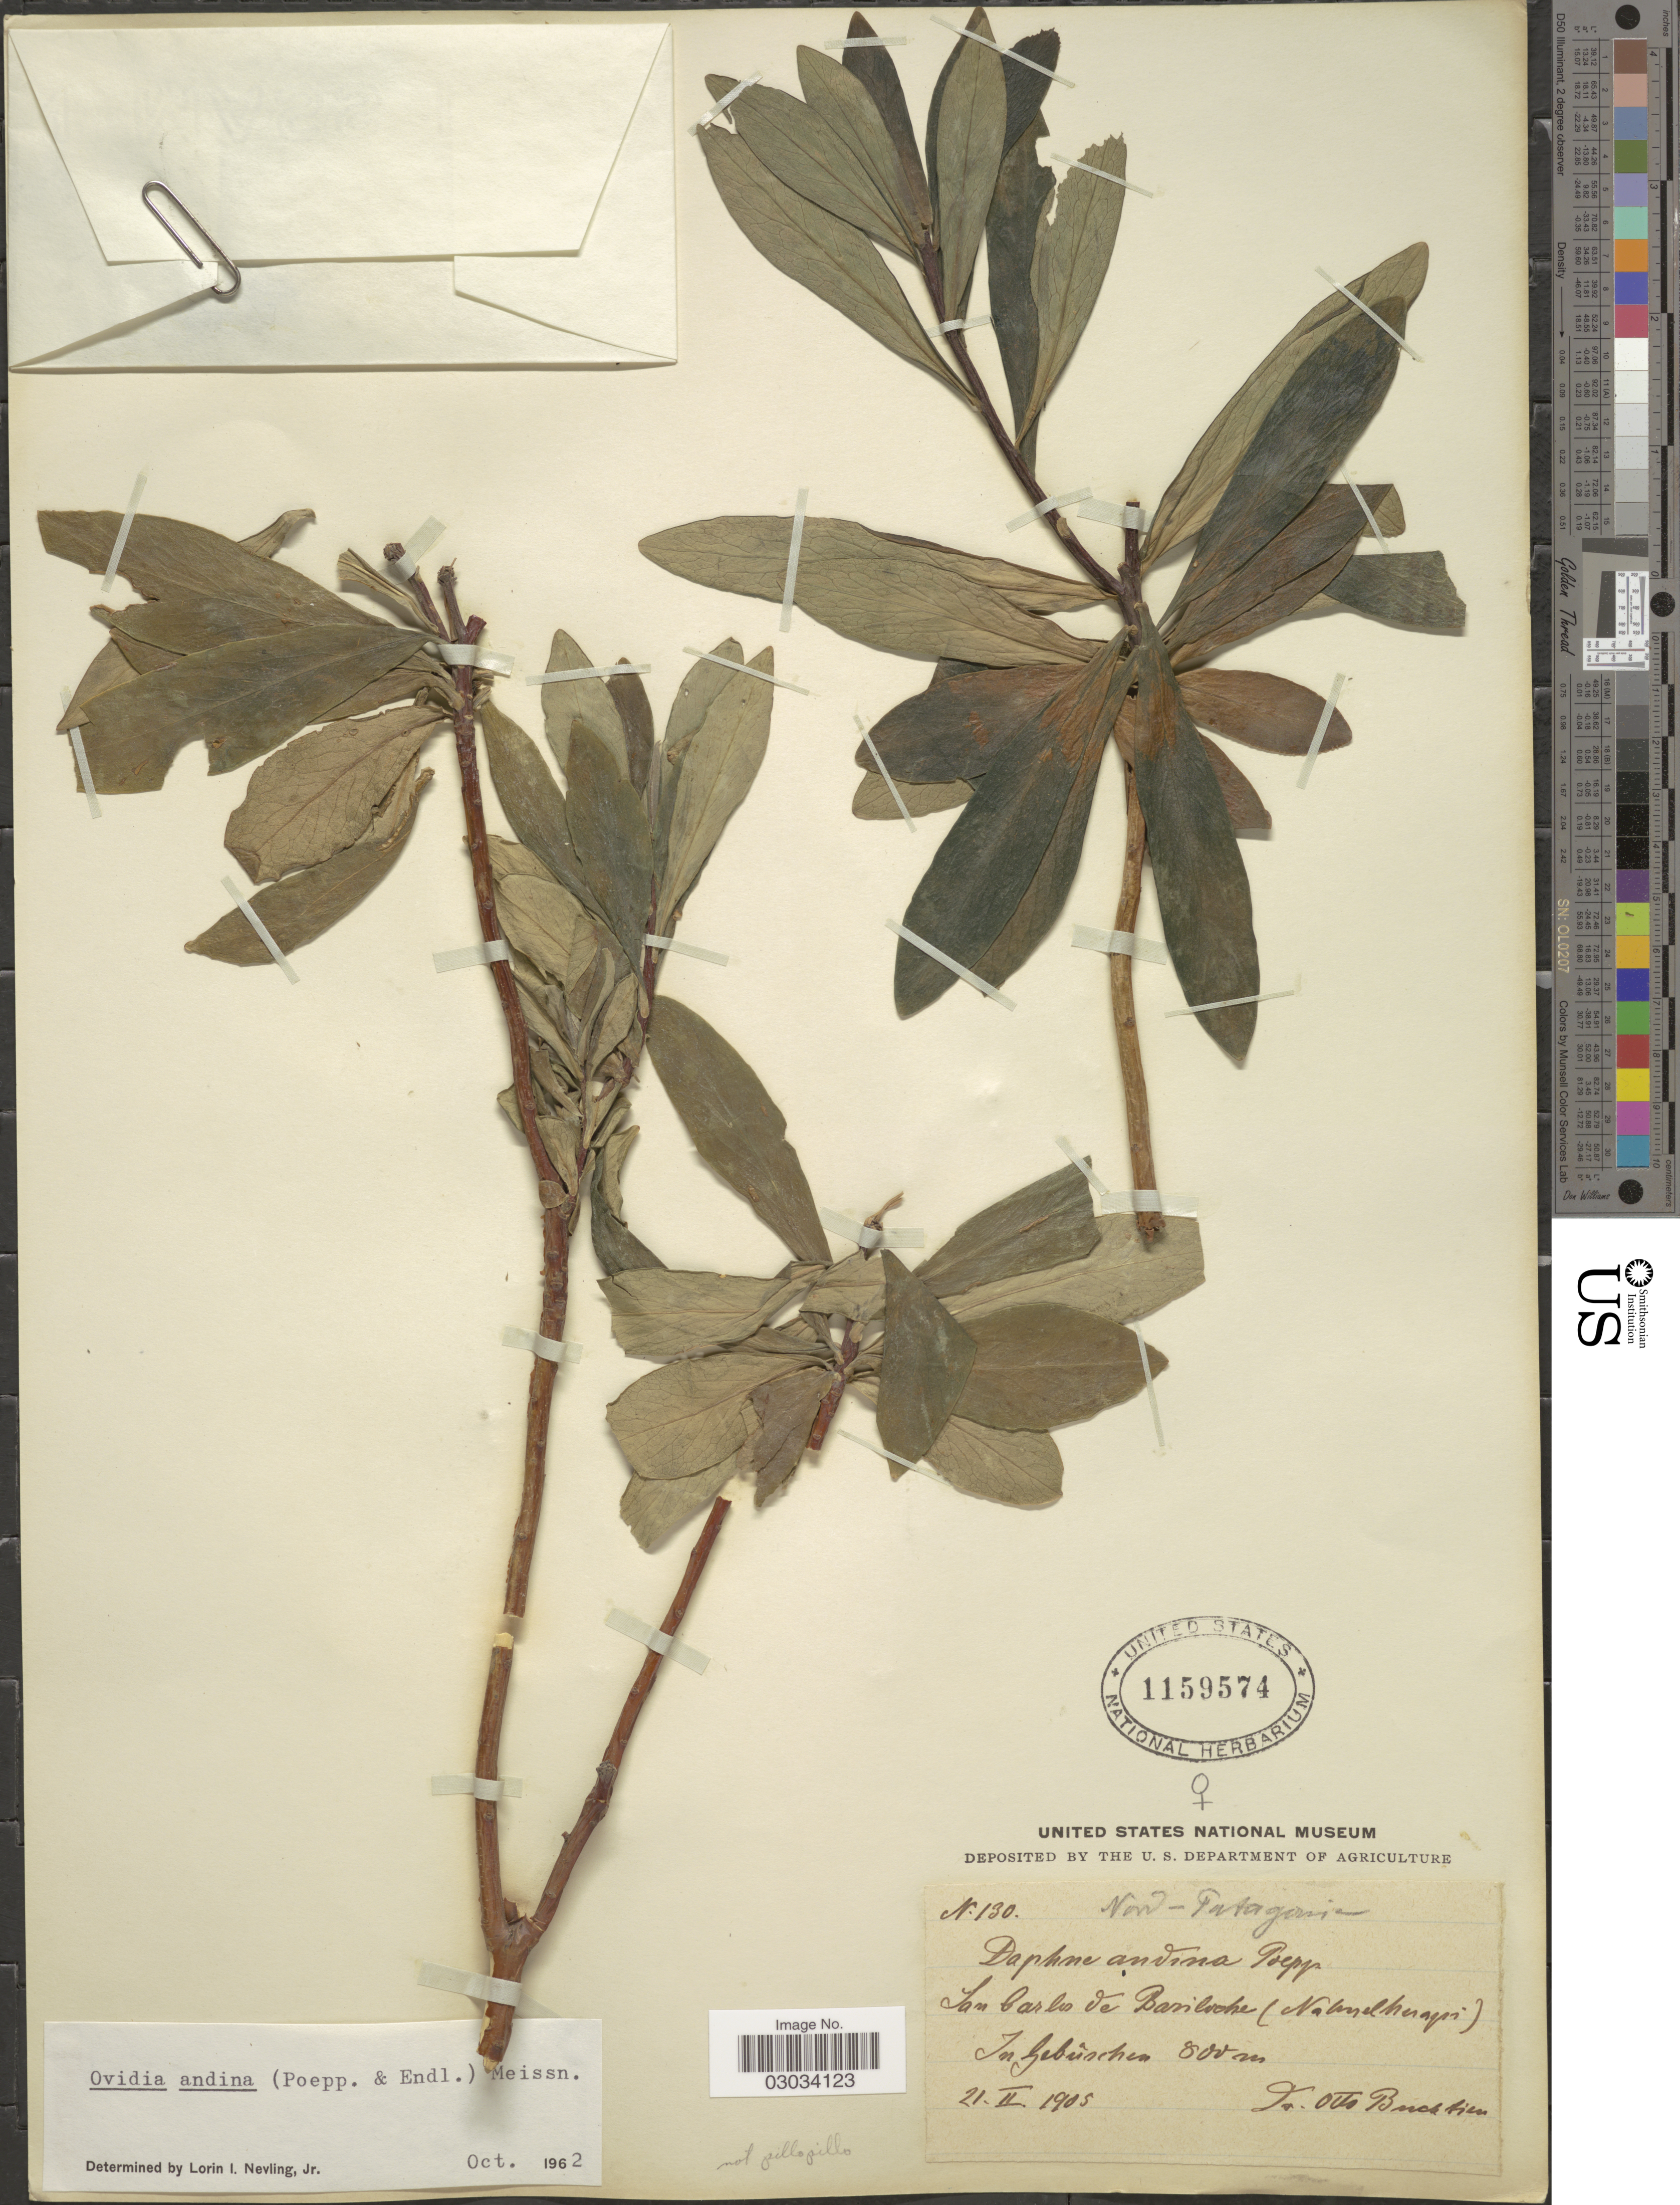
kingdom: Plantae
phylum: Tracheophyta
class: Magnoliopsida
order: Malvales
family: Thymelaeaceae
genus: Ovidia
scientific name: Ovidia andina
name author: (Poepp. & Endl.) Meisn.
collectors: O. Buchtien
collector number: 130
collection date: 1905-02-21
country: Argentina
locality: Nord-Patagonia. San Carlos de Bariloche (Nahuelhuapi).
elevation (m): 800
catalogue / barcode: US 1159574